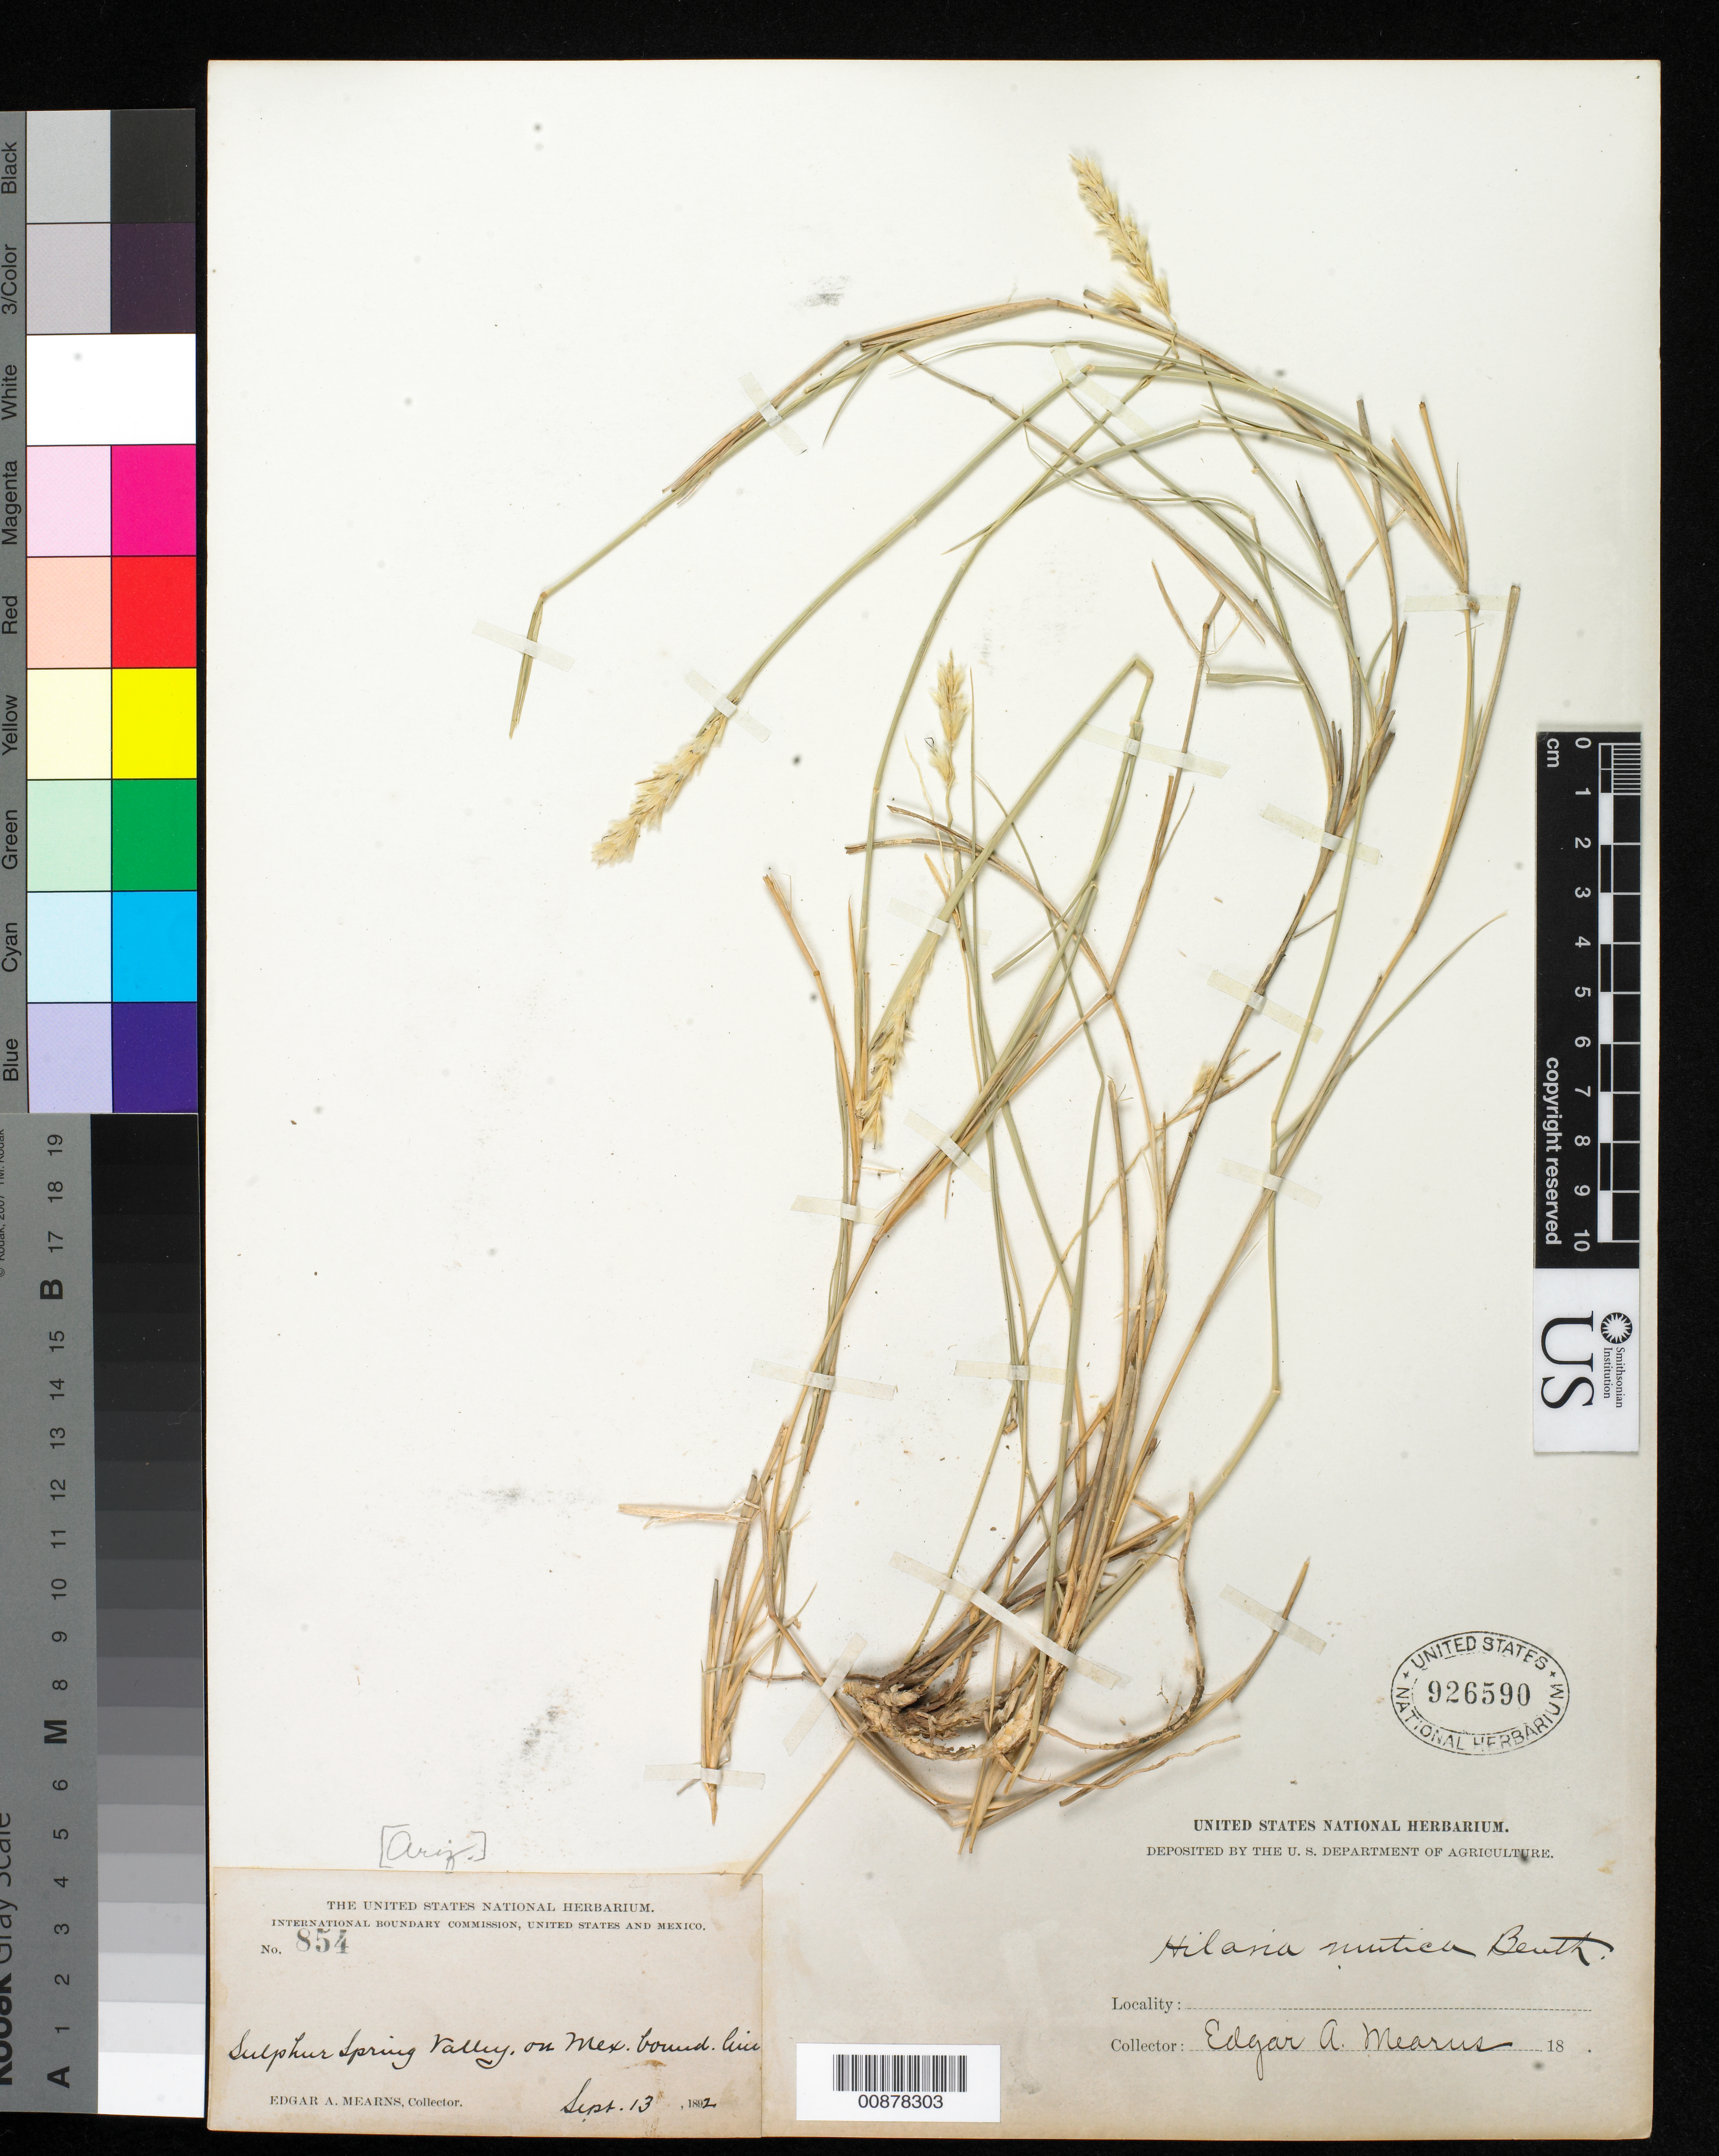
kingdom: Plantae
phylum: Tracheophyta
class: Liliopsida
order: Poales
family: Poaceae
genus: Hilaria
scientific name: Hilaria mutica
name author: (Buckley) Benth.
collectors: E. A. Mearns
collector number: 854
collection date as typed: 13 Sep 1892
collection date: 1892-09-13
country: United States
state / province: Arizona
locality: Sulphur Spring Valley, on Mexican Boundary Line.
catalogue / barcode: US 926590